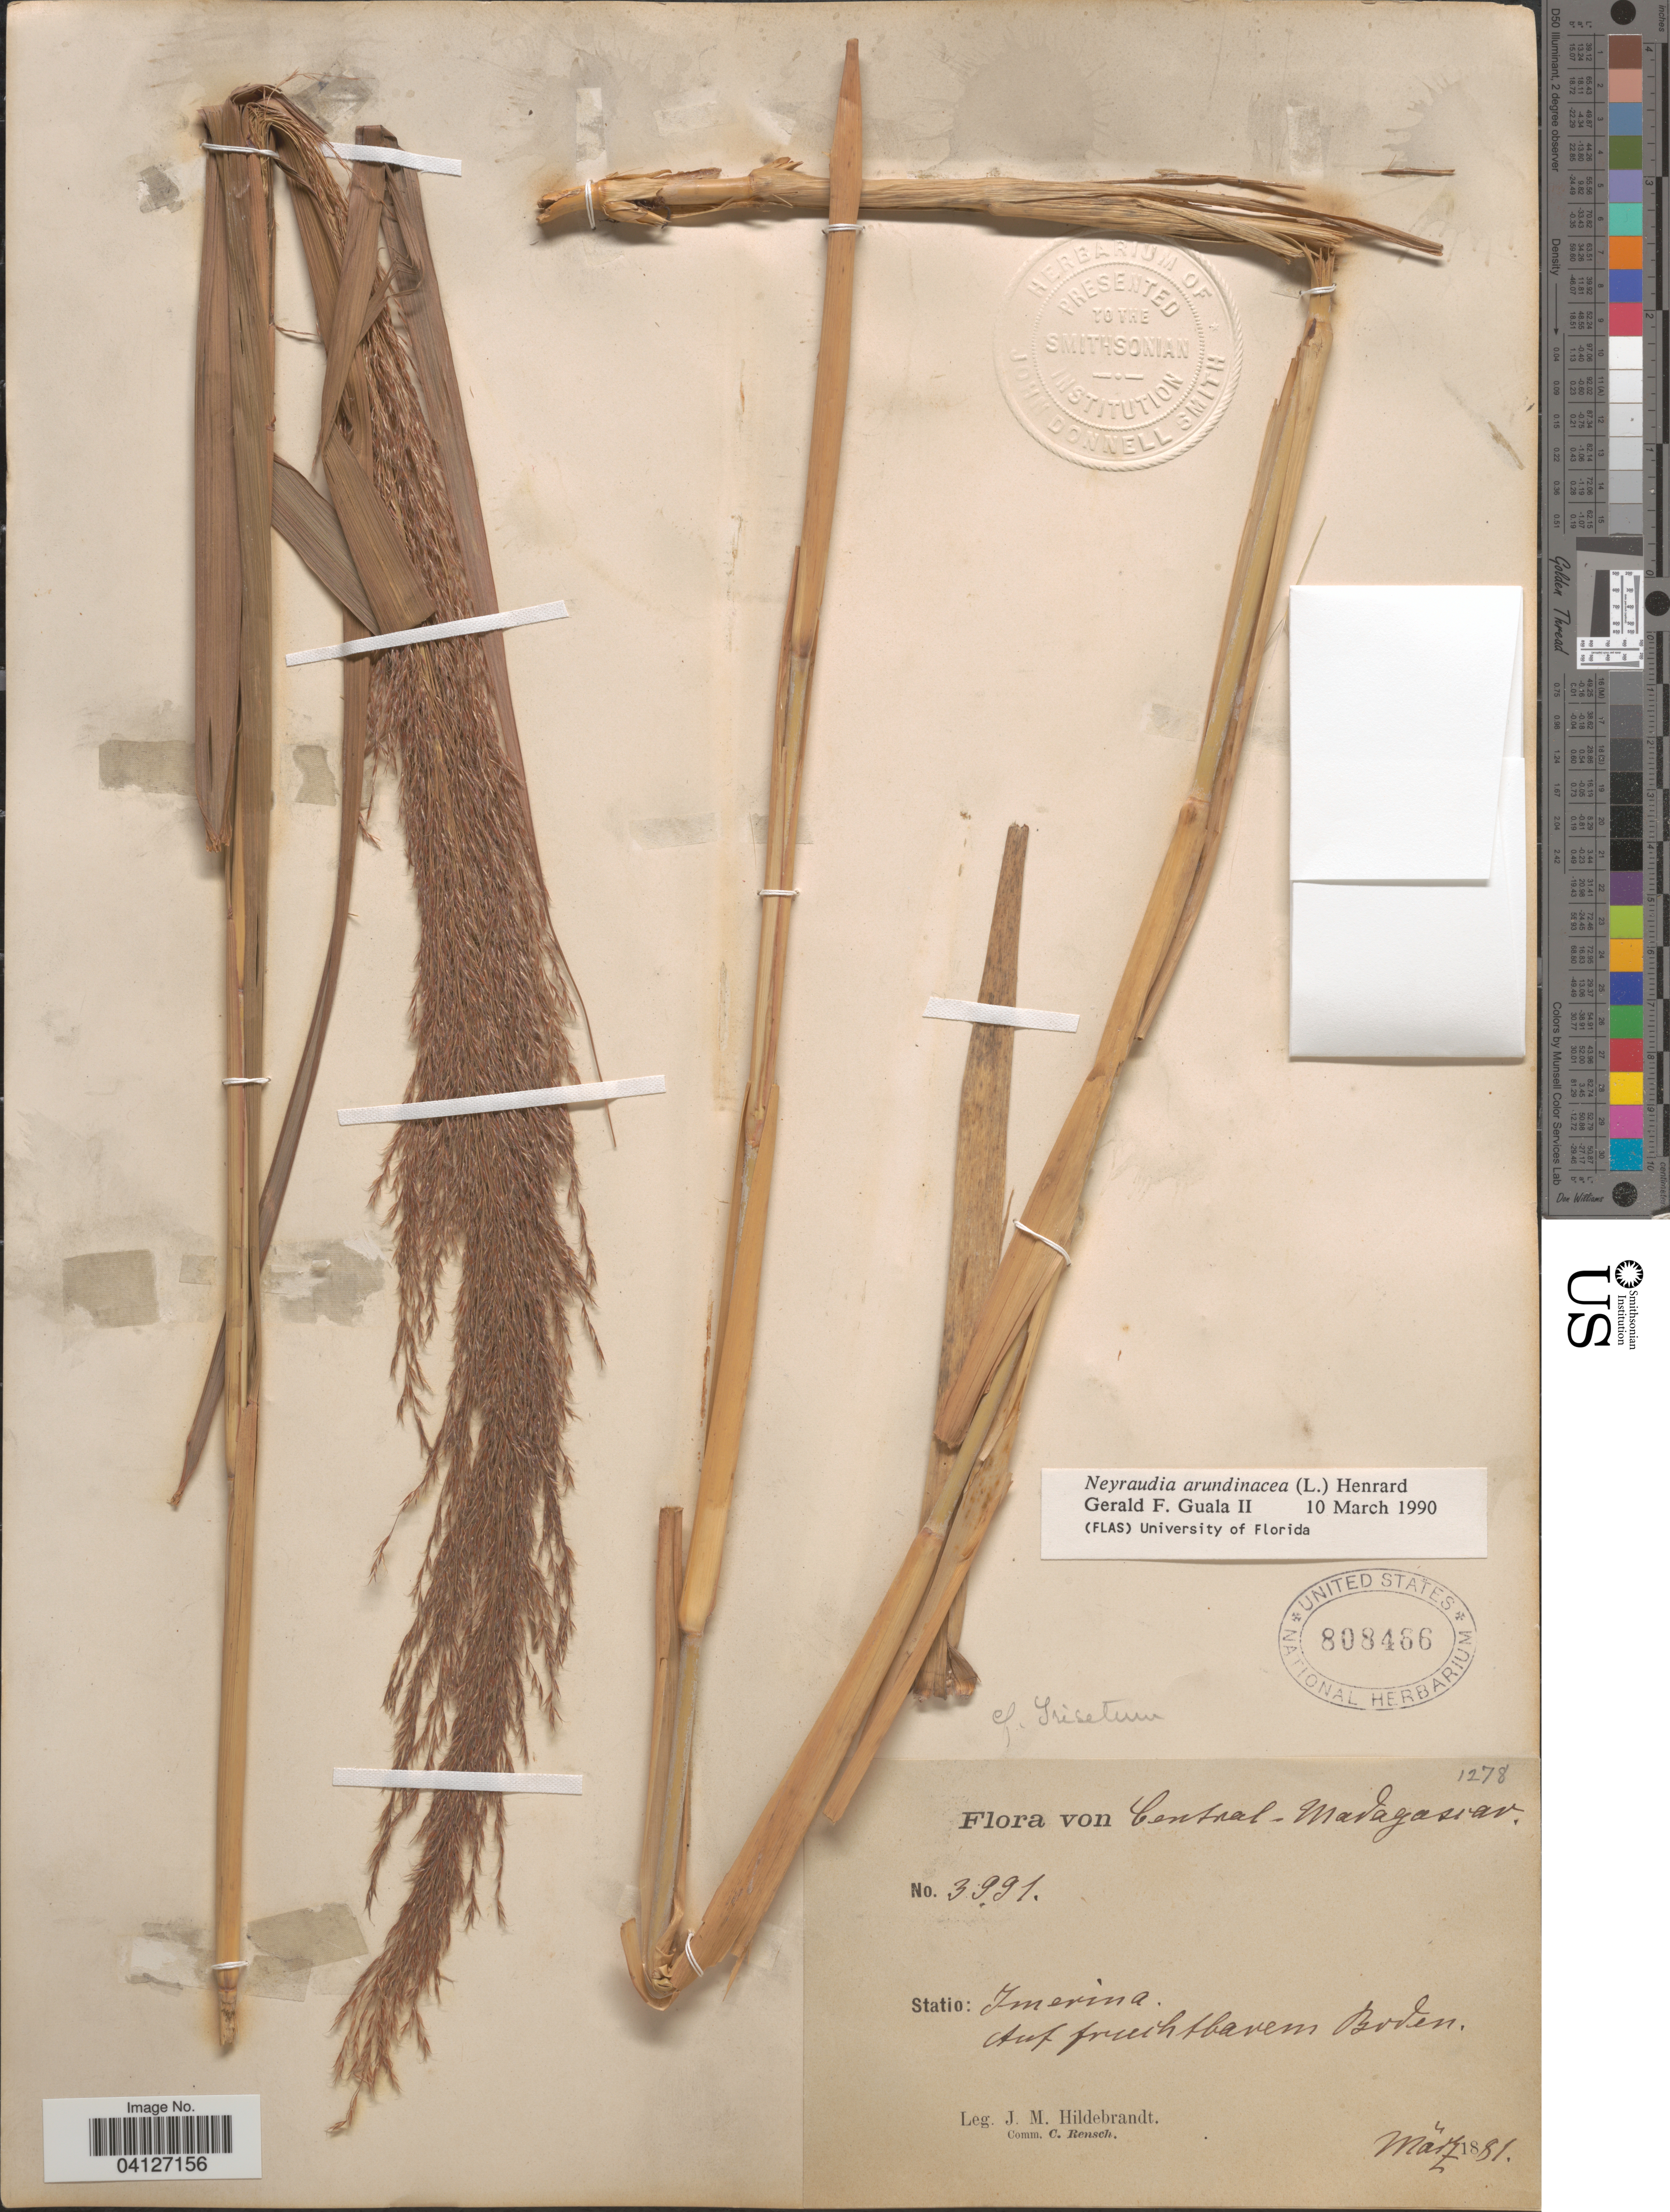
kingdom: Plantae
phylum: Tracheophyta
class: Liliopsida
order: Poales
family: Poaceae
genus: Neyraudia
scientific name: Neyraudia arundinacea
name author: (L.) Henr.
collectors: J. Hildebrandt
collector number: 3991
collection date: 1881-03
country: Madagascar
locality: Central-Madagascar. Imerina.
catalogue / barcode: US 808466